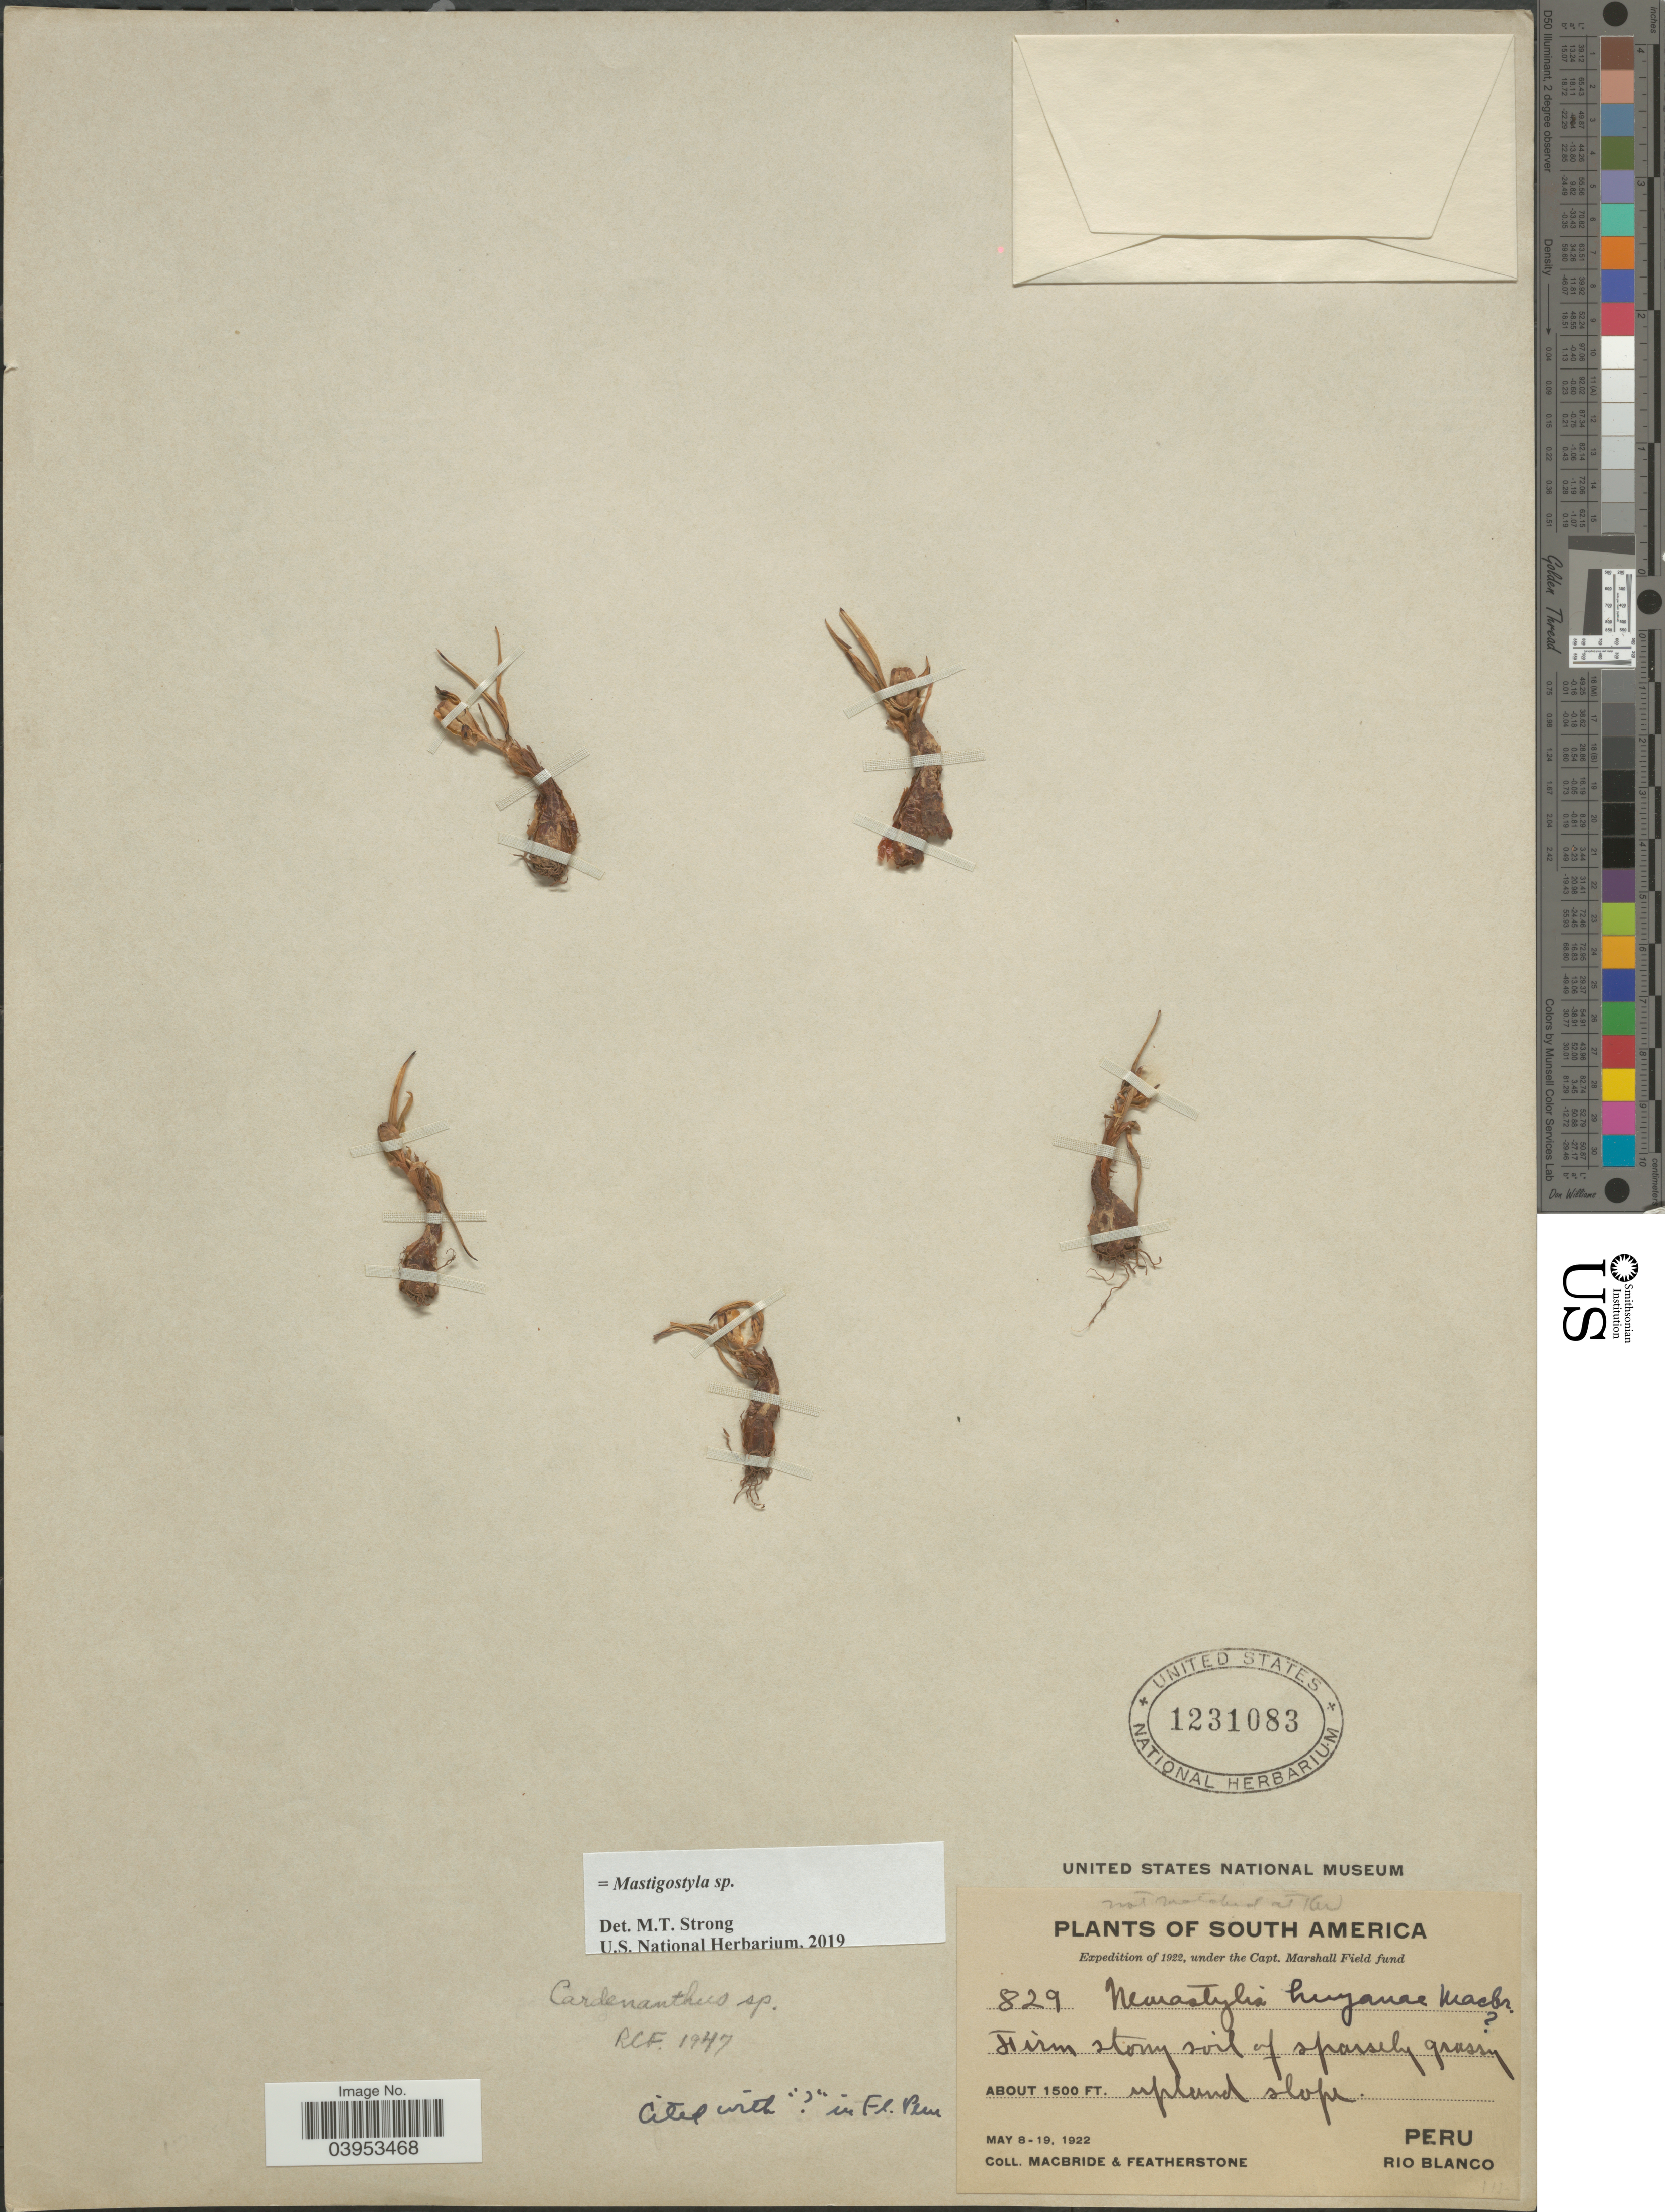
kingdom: Plantae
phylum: Tracheophyta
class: Liliopsida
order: Asparagales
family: Iridaceae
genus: Mastigostyla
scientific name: Mastigostyla sp.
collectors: Macbride, -- & -. Featherstone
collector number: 829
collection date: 1922-05-08/1922-05-19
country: Peru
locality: Upland slope. Rio Blanco.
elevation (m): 457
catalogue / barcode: US 1231083